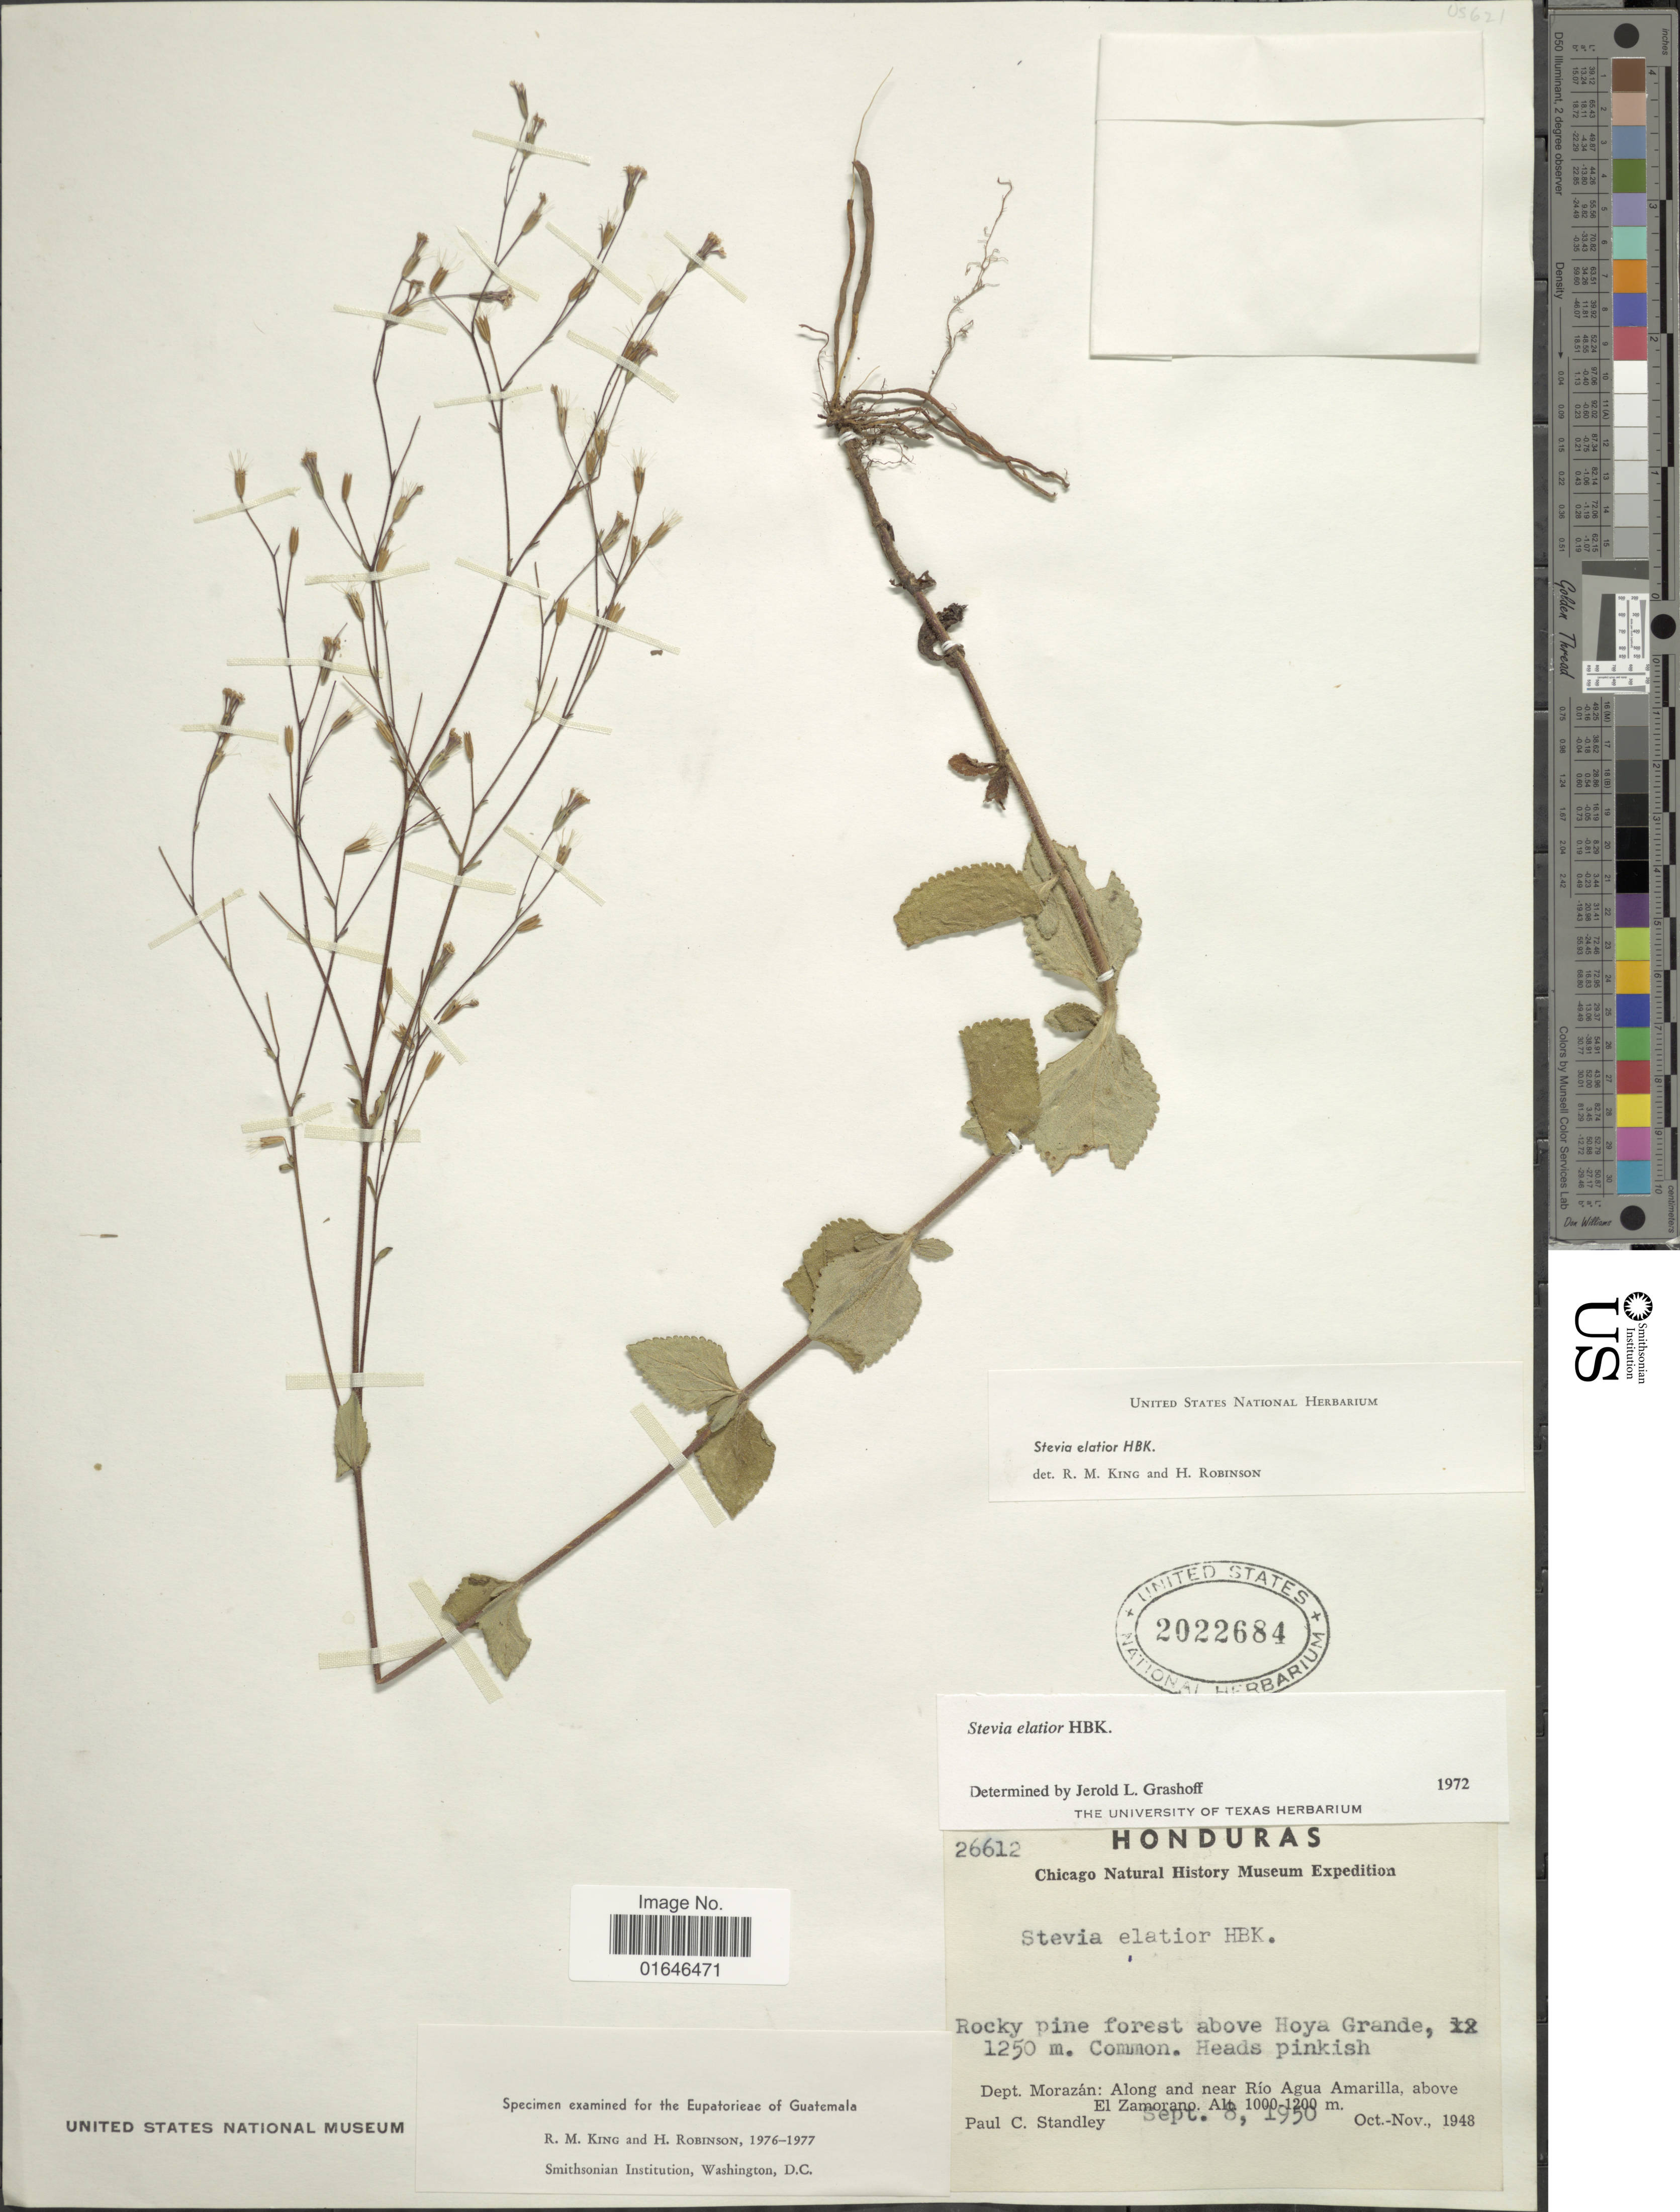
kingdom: Plantae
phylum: Tracheophyta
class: Magnoliopsida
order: Asterales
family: Asteraceae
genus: Stevia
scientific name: Stevia elatior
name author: Kunth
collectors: P. C. Standley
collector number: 26612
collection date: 1950-09-08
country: Honduras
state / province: Fco. Morazán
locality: Dept. Morazán: Along and near Río Agua Amarilla, above El Zamorano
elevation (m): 1000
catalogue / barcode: US 2022684